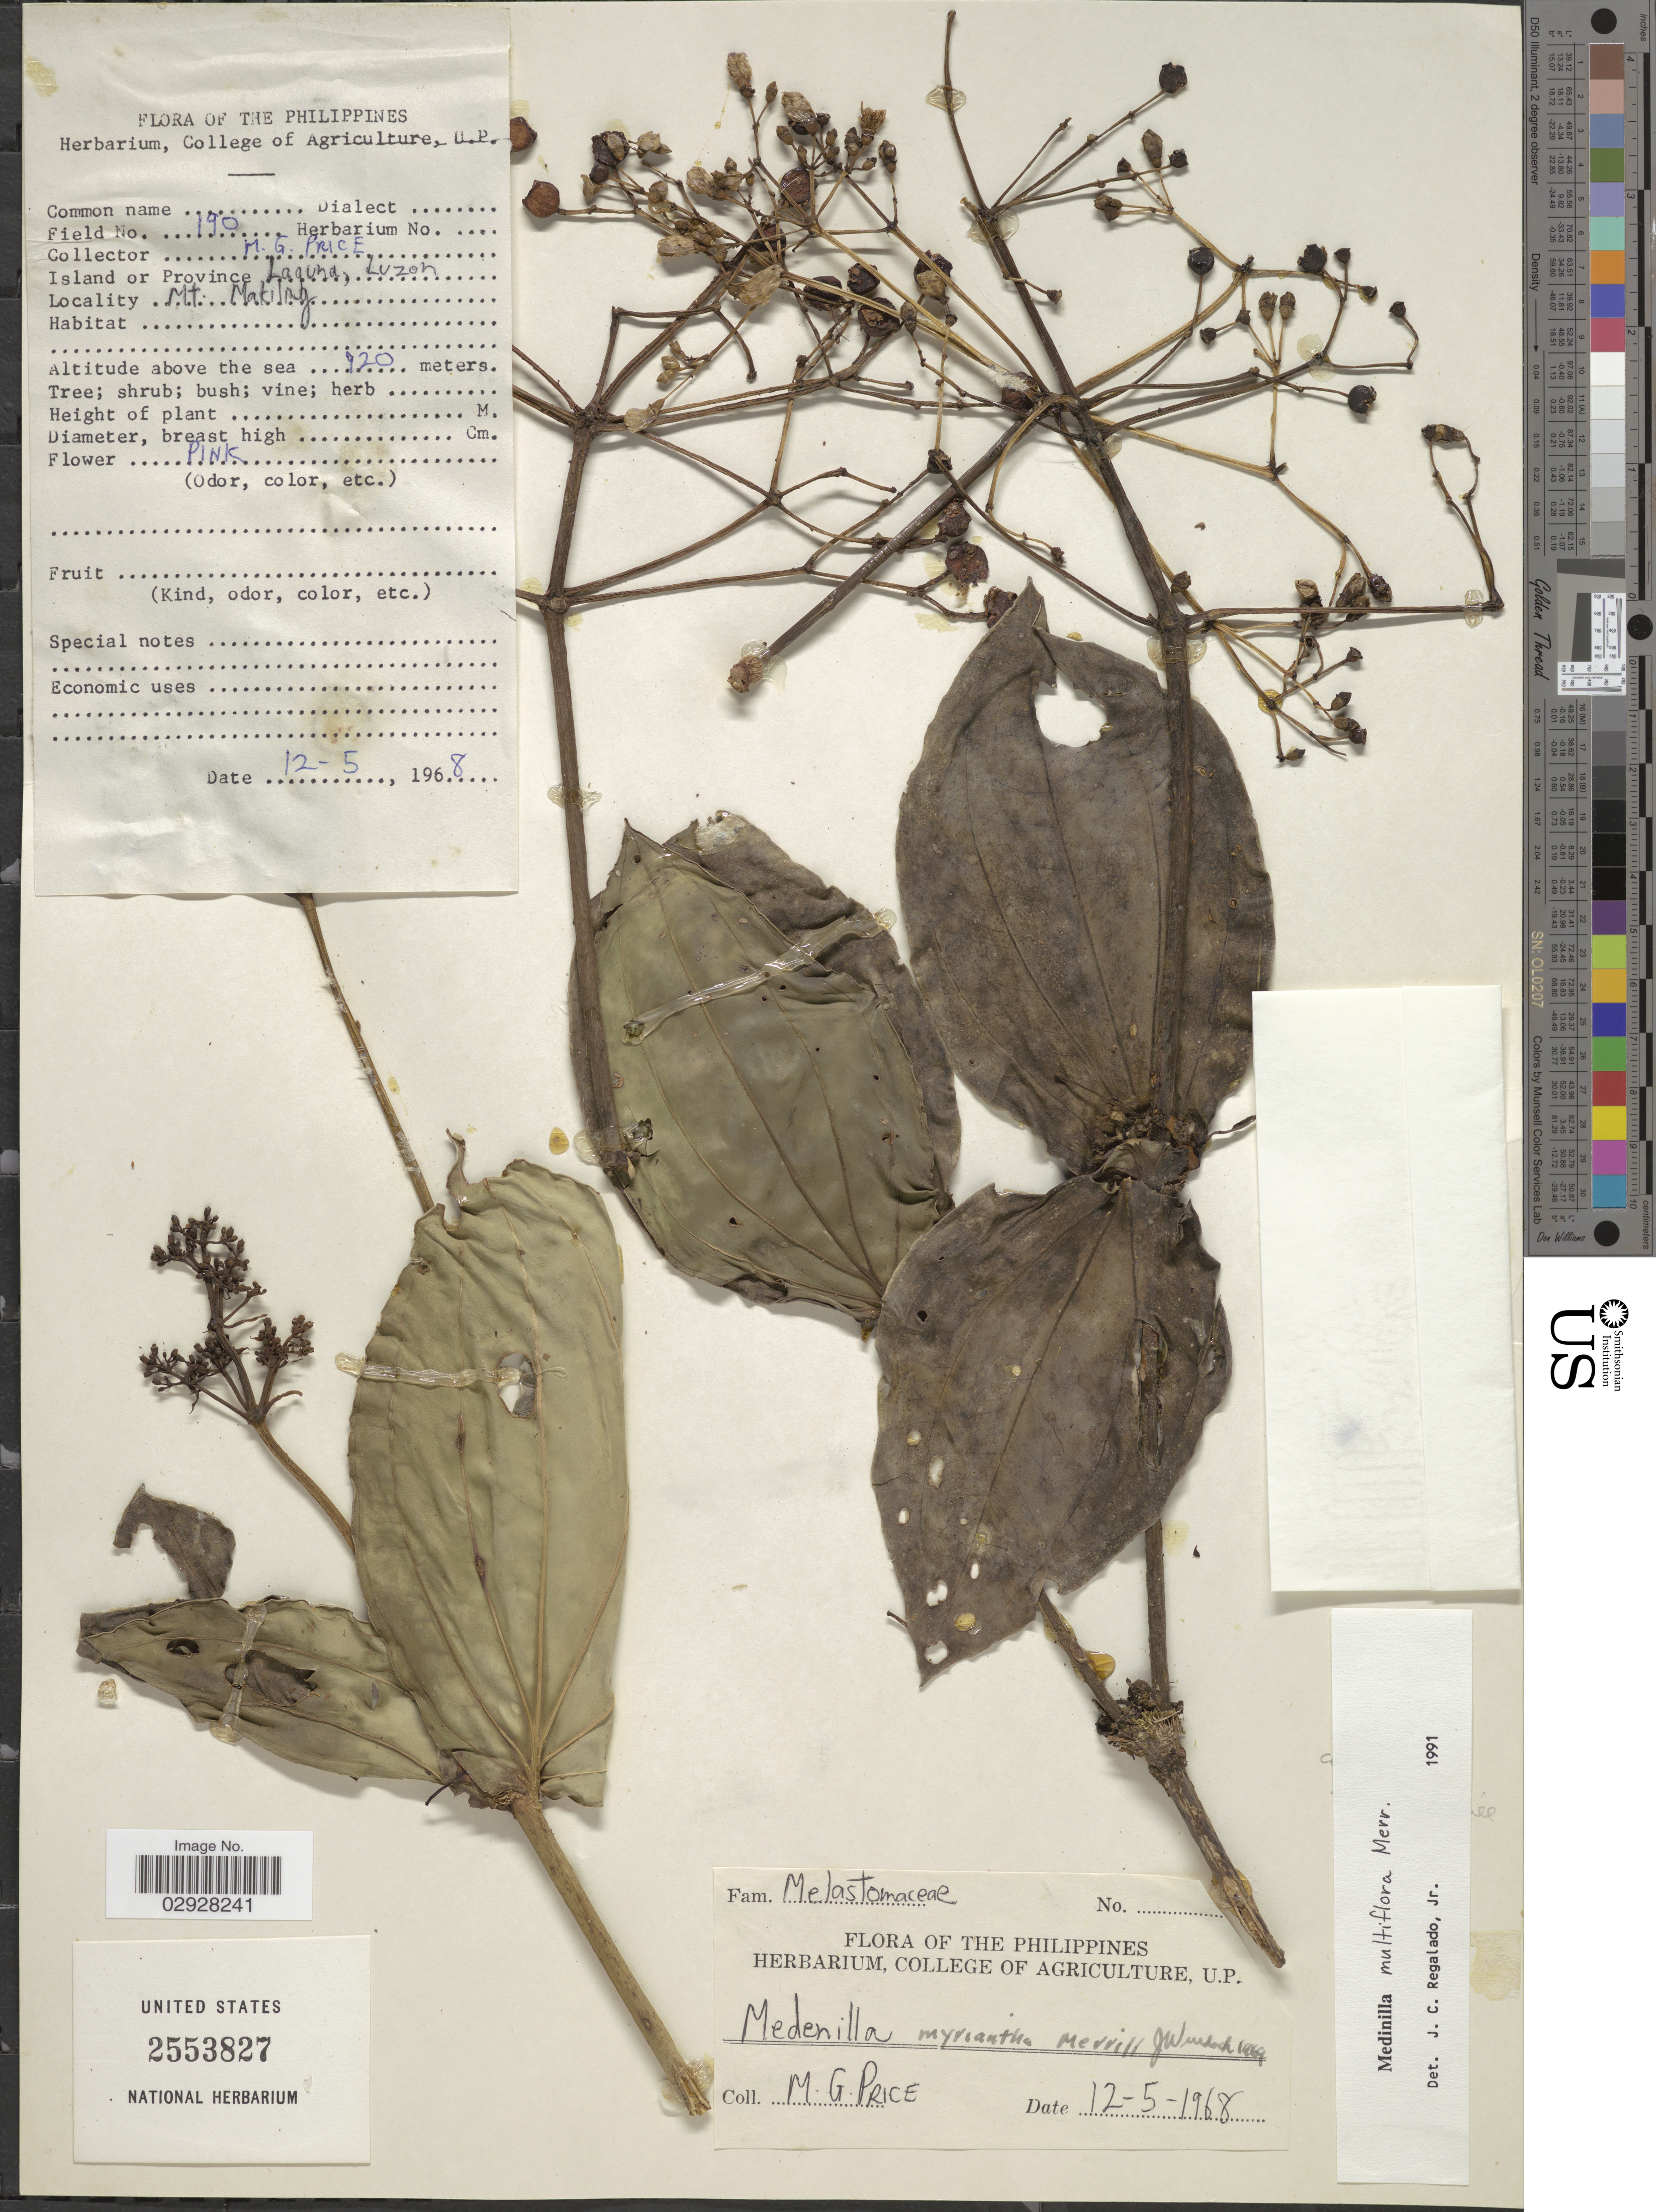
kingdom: Plantae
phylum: Tracheophyta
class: Magnoliopsida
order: Myrtales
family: Melastomataceae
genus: Medinilla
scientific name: Medinilla multiflora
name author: Merr.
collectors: M. G. Price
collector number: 190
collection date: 1968-05-12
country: Philippines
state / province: Calabarzon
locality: Island Laguna, Luzon, Mt. Makiling.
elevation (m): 920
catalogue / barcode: US 2553827